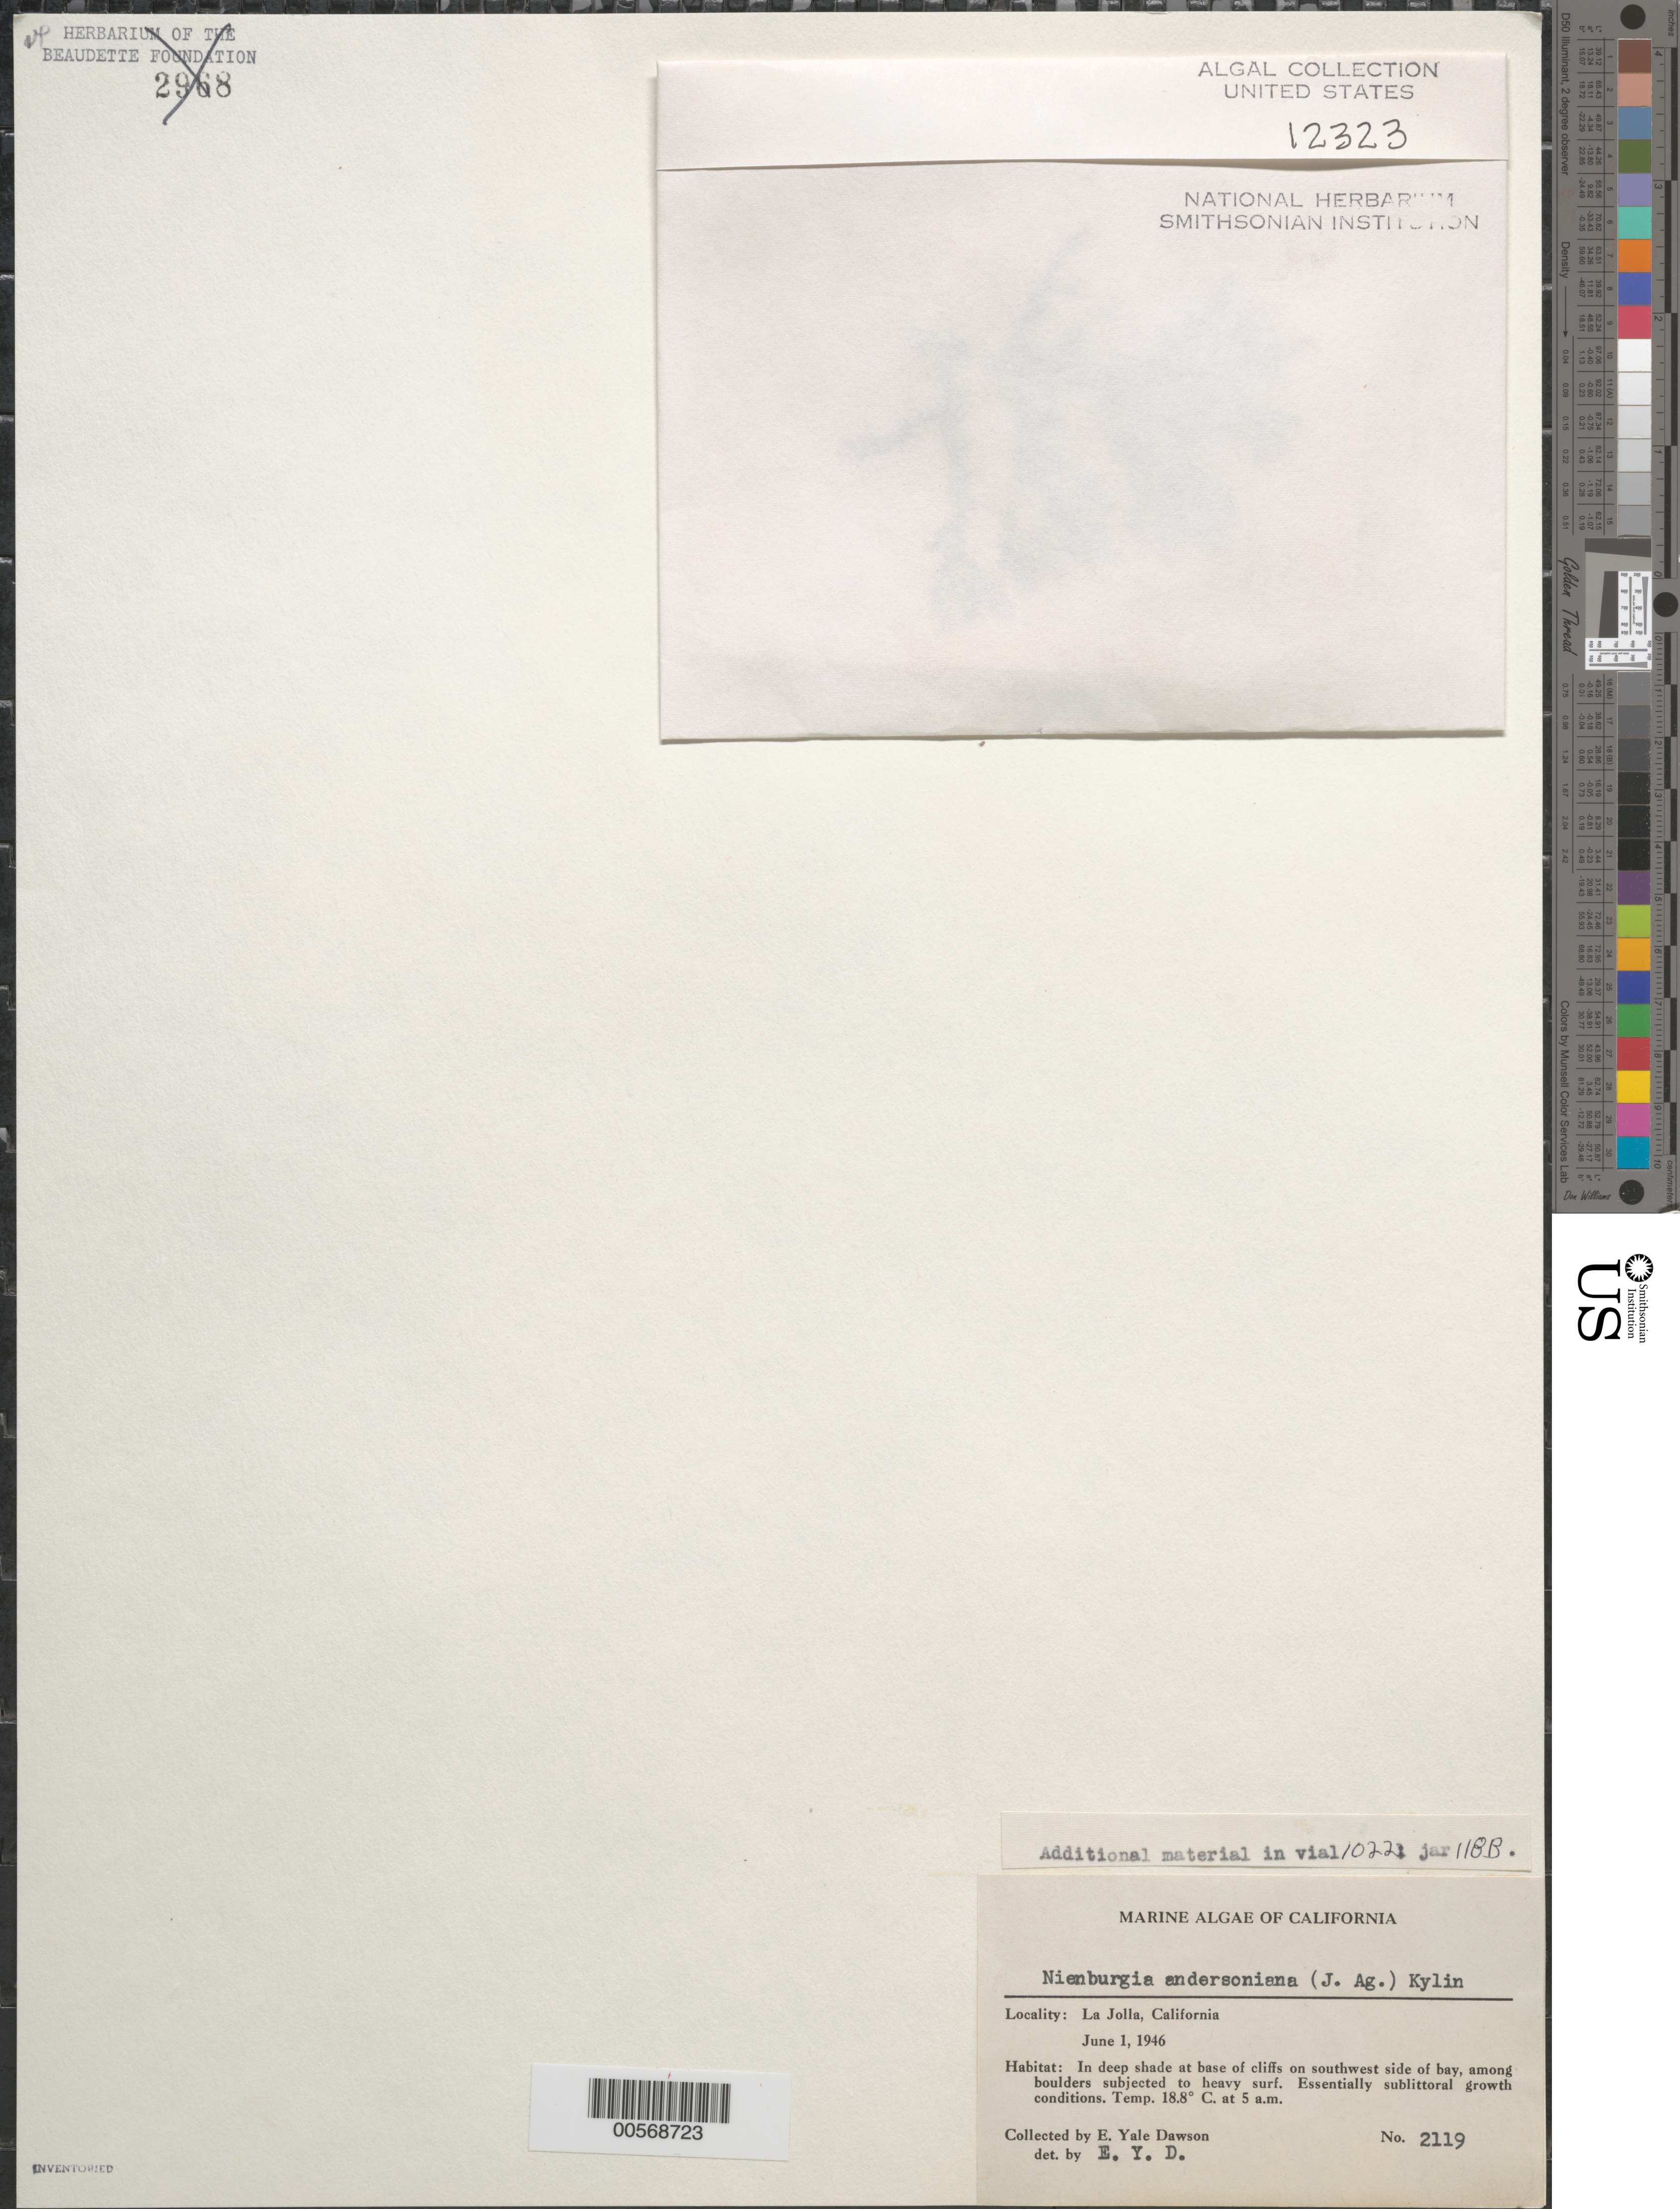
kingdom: Plantae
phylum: Rhodophyta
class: Florideophyceae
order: Ceramiales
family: Delesseriaceae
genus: Nienburgia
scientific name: Nienburgia andersoniana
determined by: Dawson, E. Y.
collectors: E. Y. Dawson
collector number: EYD 2119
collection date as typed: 01 Jun 1946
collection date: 1946-06-01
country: United States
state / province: California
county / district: San Diego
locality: La Jolla, southwest La Jolla Bay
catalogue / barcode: US 12323